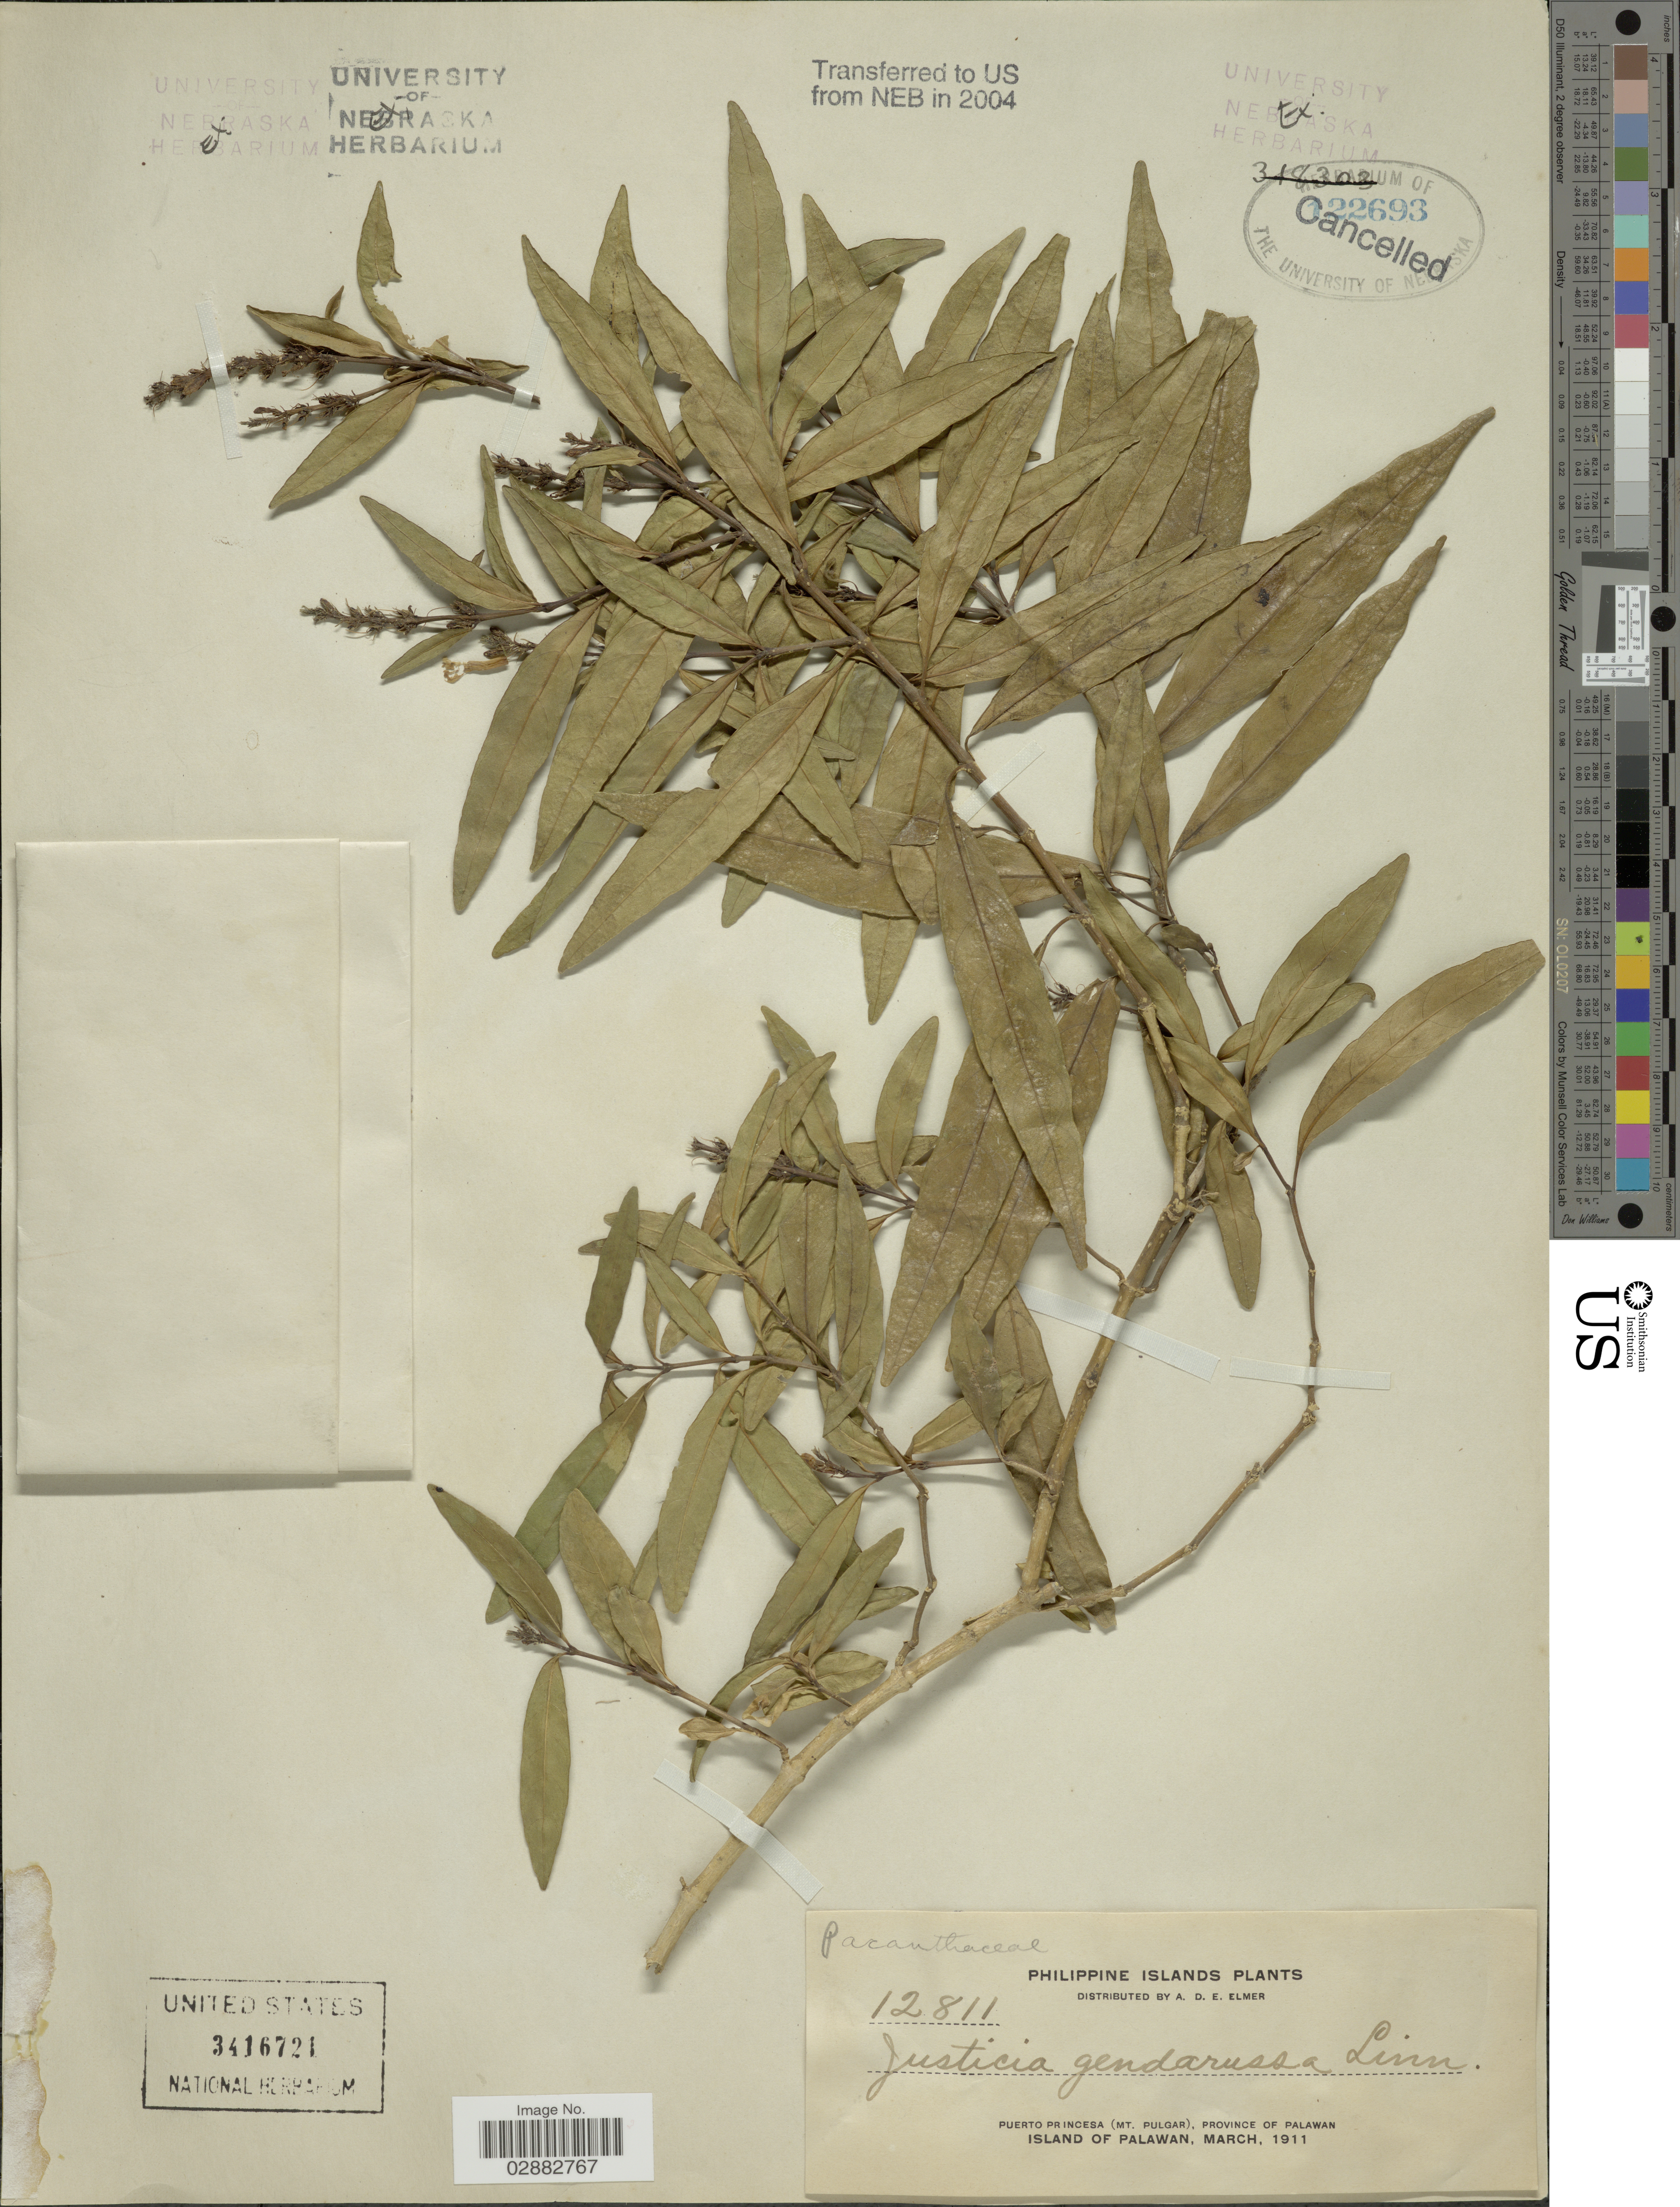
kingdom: Plantae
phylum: Tracheophyta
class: Magnoliopsida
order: Lamiales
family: Acanthaceae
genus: Justicia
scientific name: Justicia gendarussa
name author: Burm. f.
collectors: A. D. E. Elmer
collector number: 12811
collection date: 1911-03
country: Philippines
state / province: Mimaropa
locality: Puerto Princesa (Mt. Pulgar), Province of Palawan. Island of Palawan.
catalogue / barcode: US 3416721